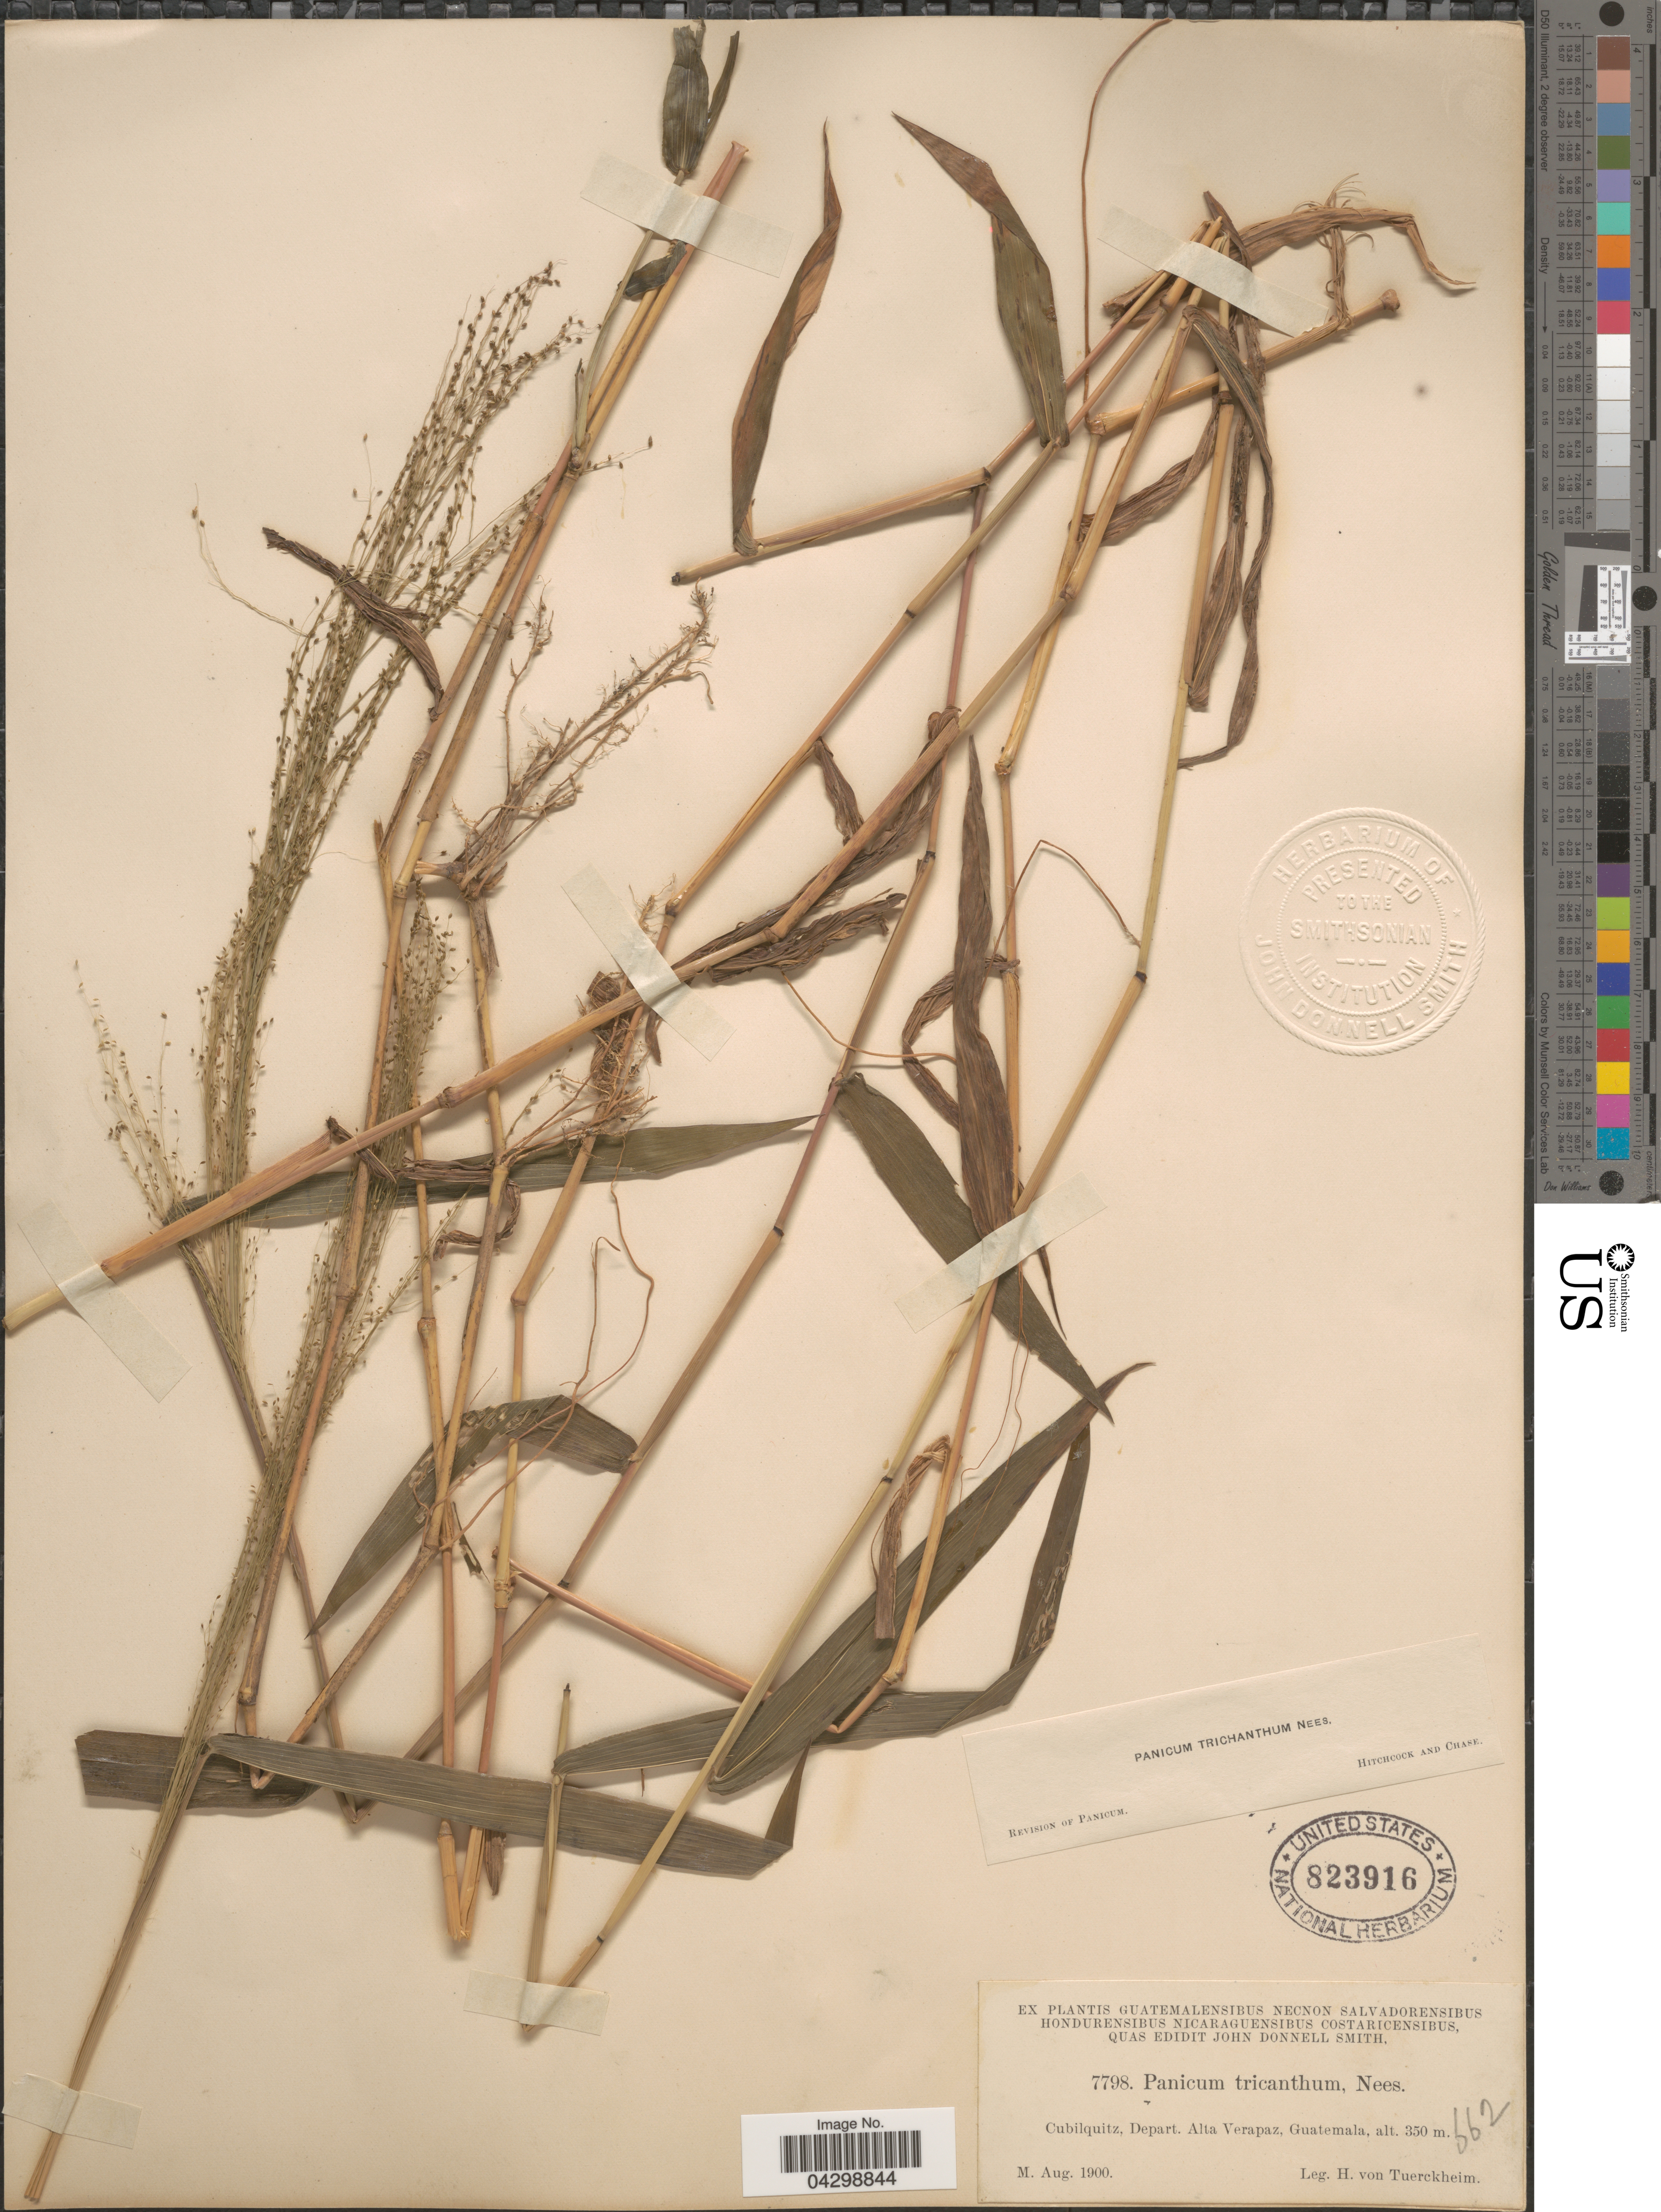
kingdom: Plantae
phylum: Tracheophyta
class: Liliopsida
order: Poales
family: Poaceae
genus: Panicum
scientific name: Panicum trichanthum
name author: Nees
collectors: H. von Türckheim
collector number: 7798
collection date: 1900-08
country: Guatemala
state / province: Alta Verapaz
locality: Cubilquitz, Depart. Alta Verapaz.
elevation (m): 350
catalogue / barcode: US 823916